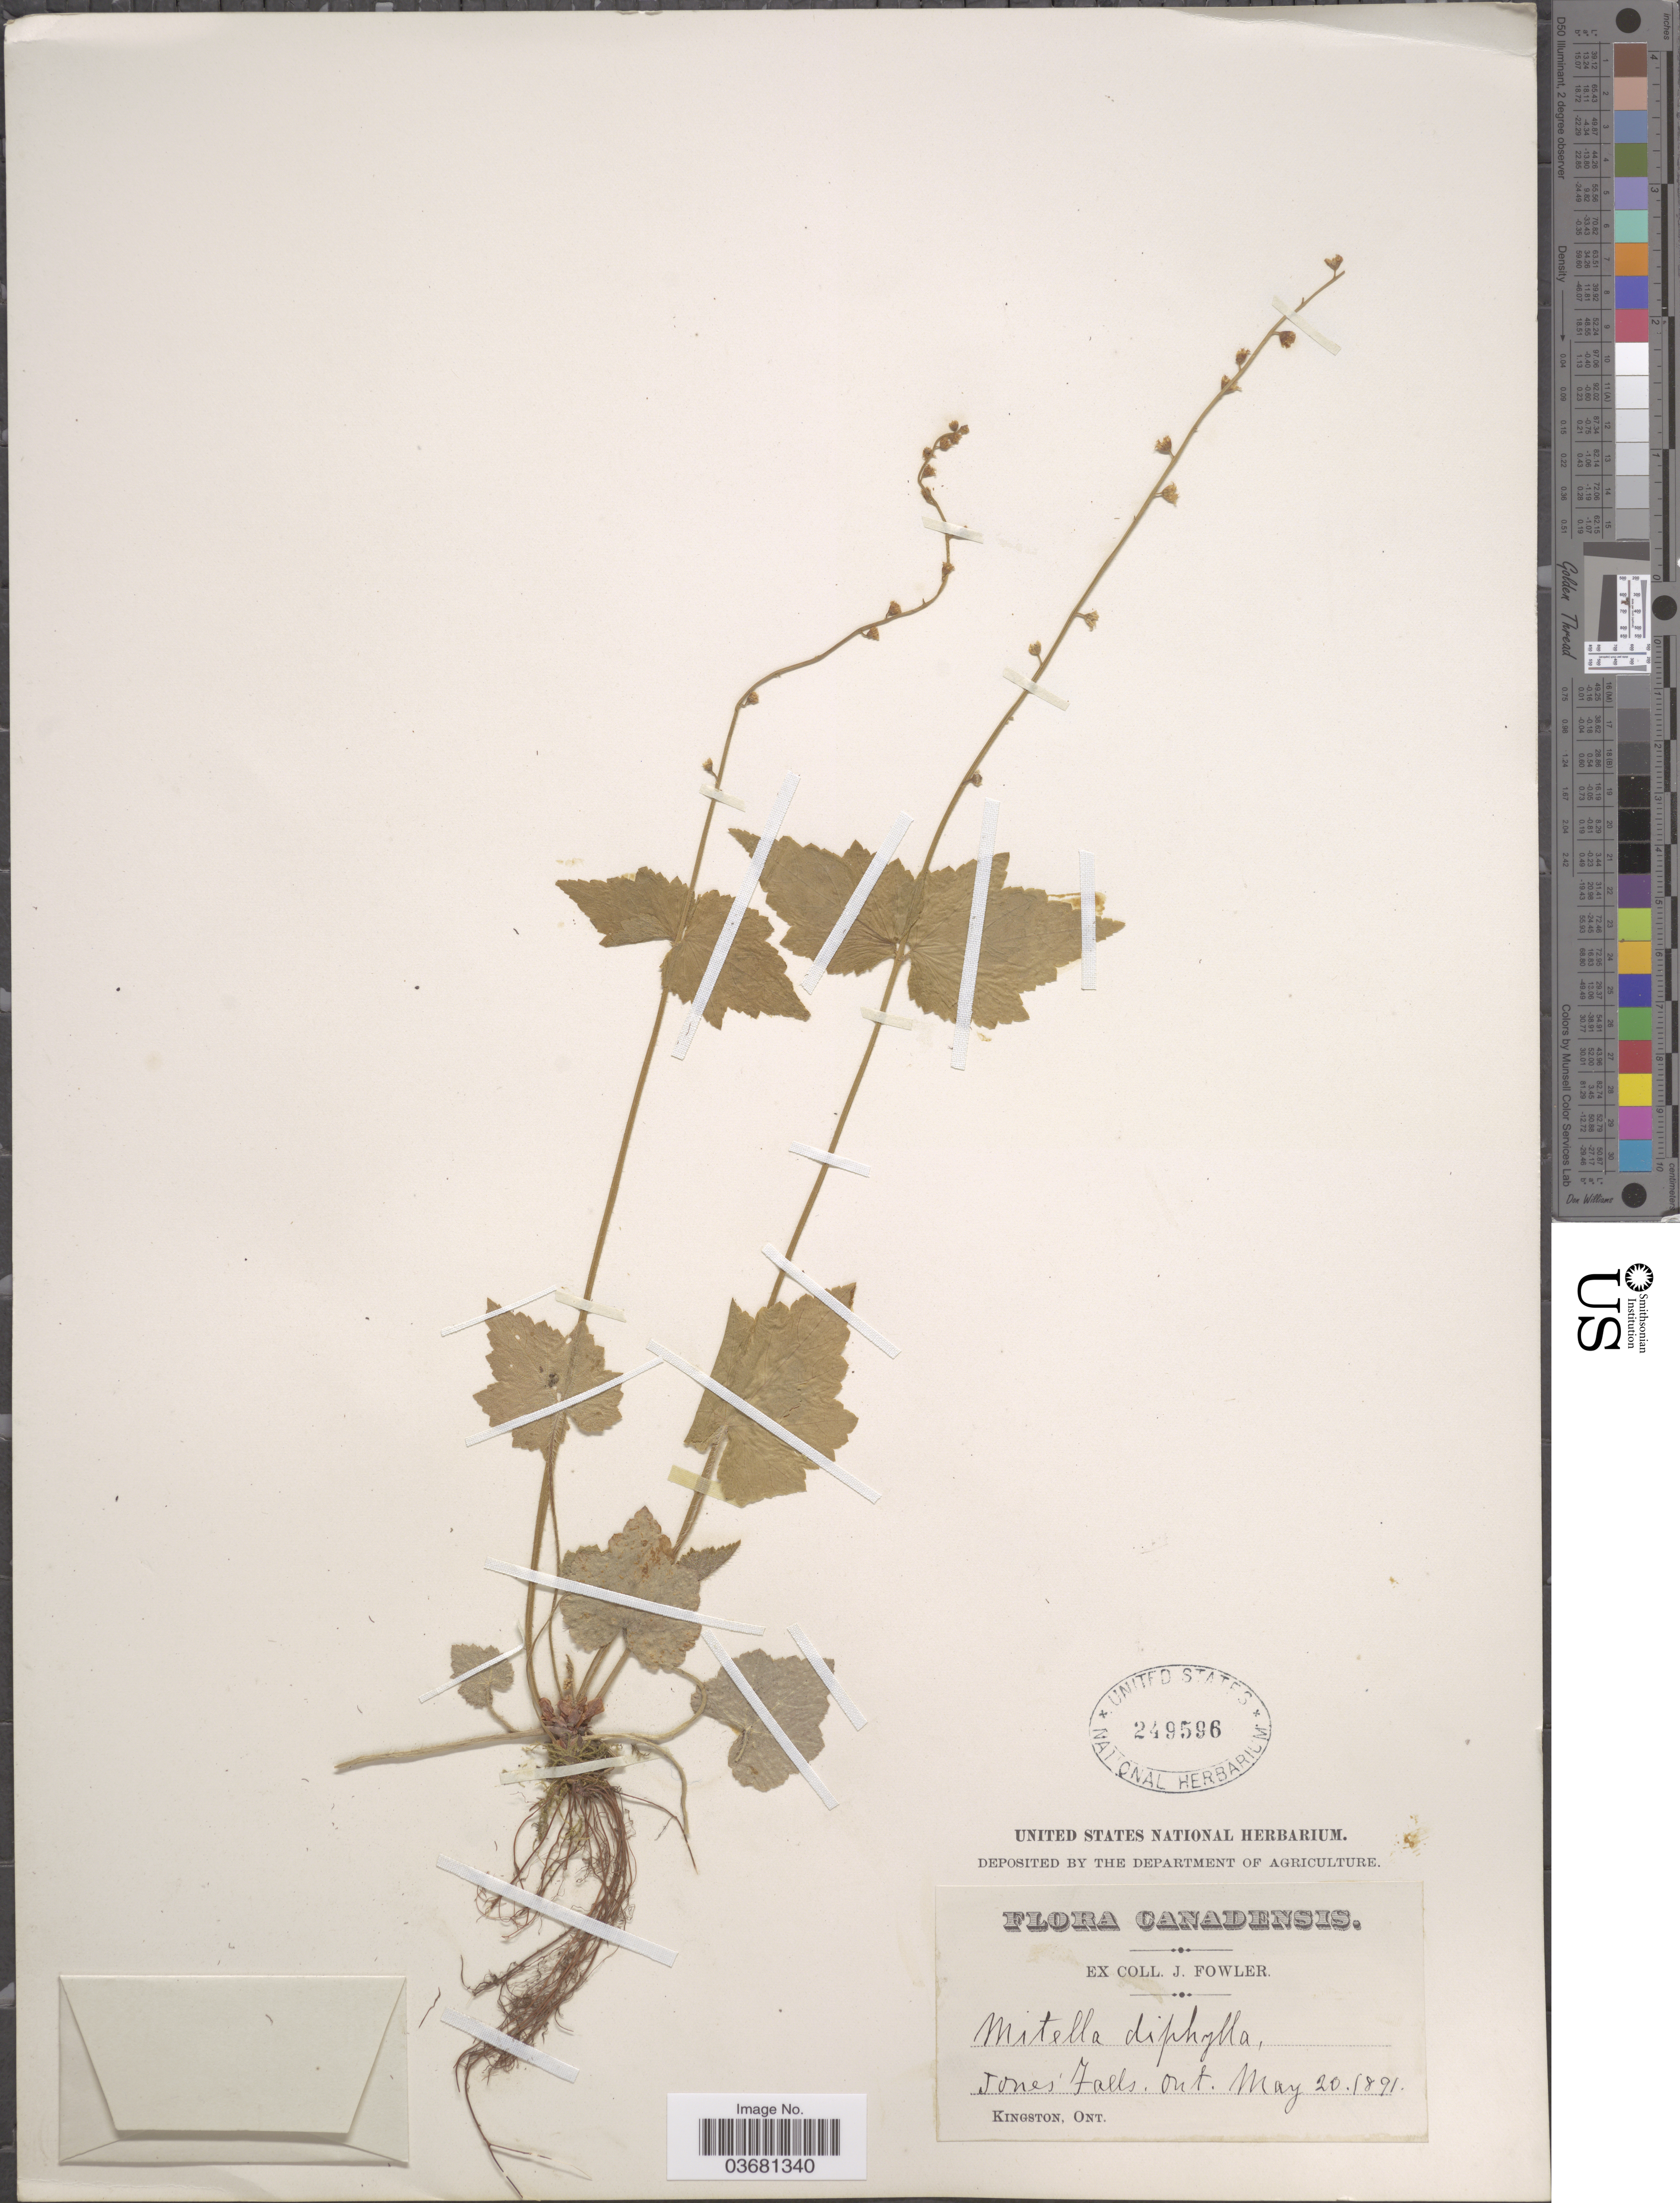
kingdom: Plantae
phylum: Tracheophyta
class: Magnoliopsida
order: Saxifragales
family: Saxifragaceae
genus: Mitella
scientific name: Mitella diphylla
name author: L.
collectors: J. Fowler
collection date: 1891-05-20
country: Canada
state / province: Ontario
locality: Canadensis. Jones' Falls.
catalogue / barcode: US 249596